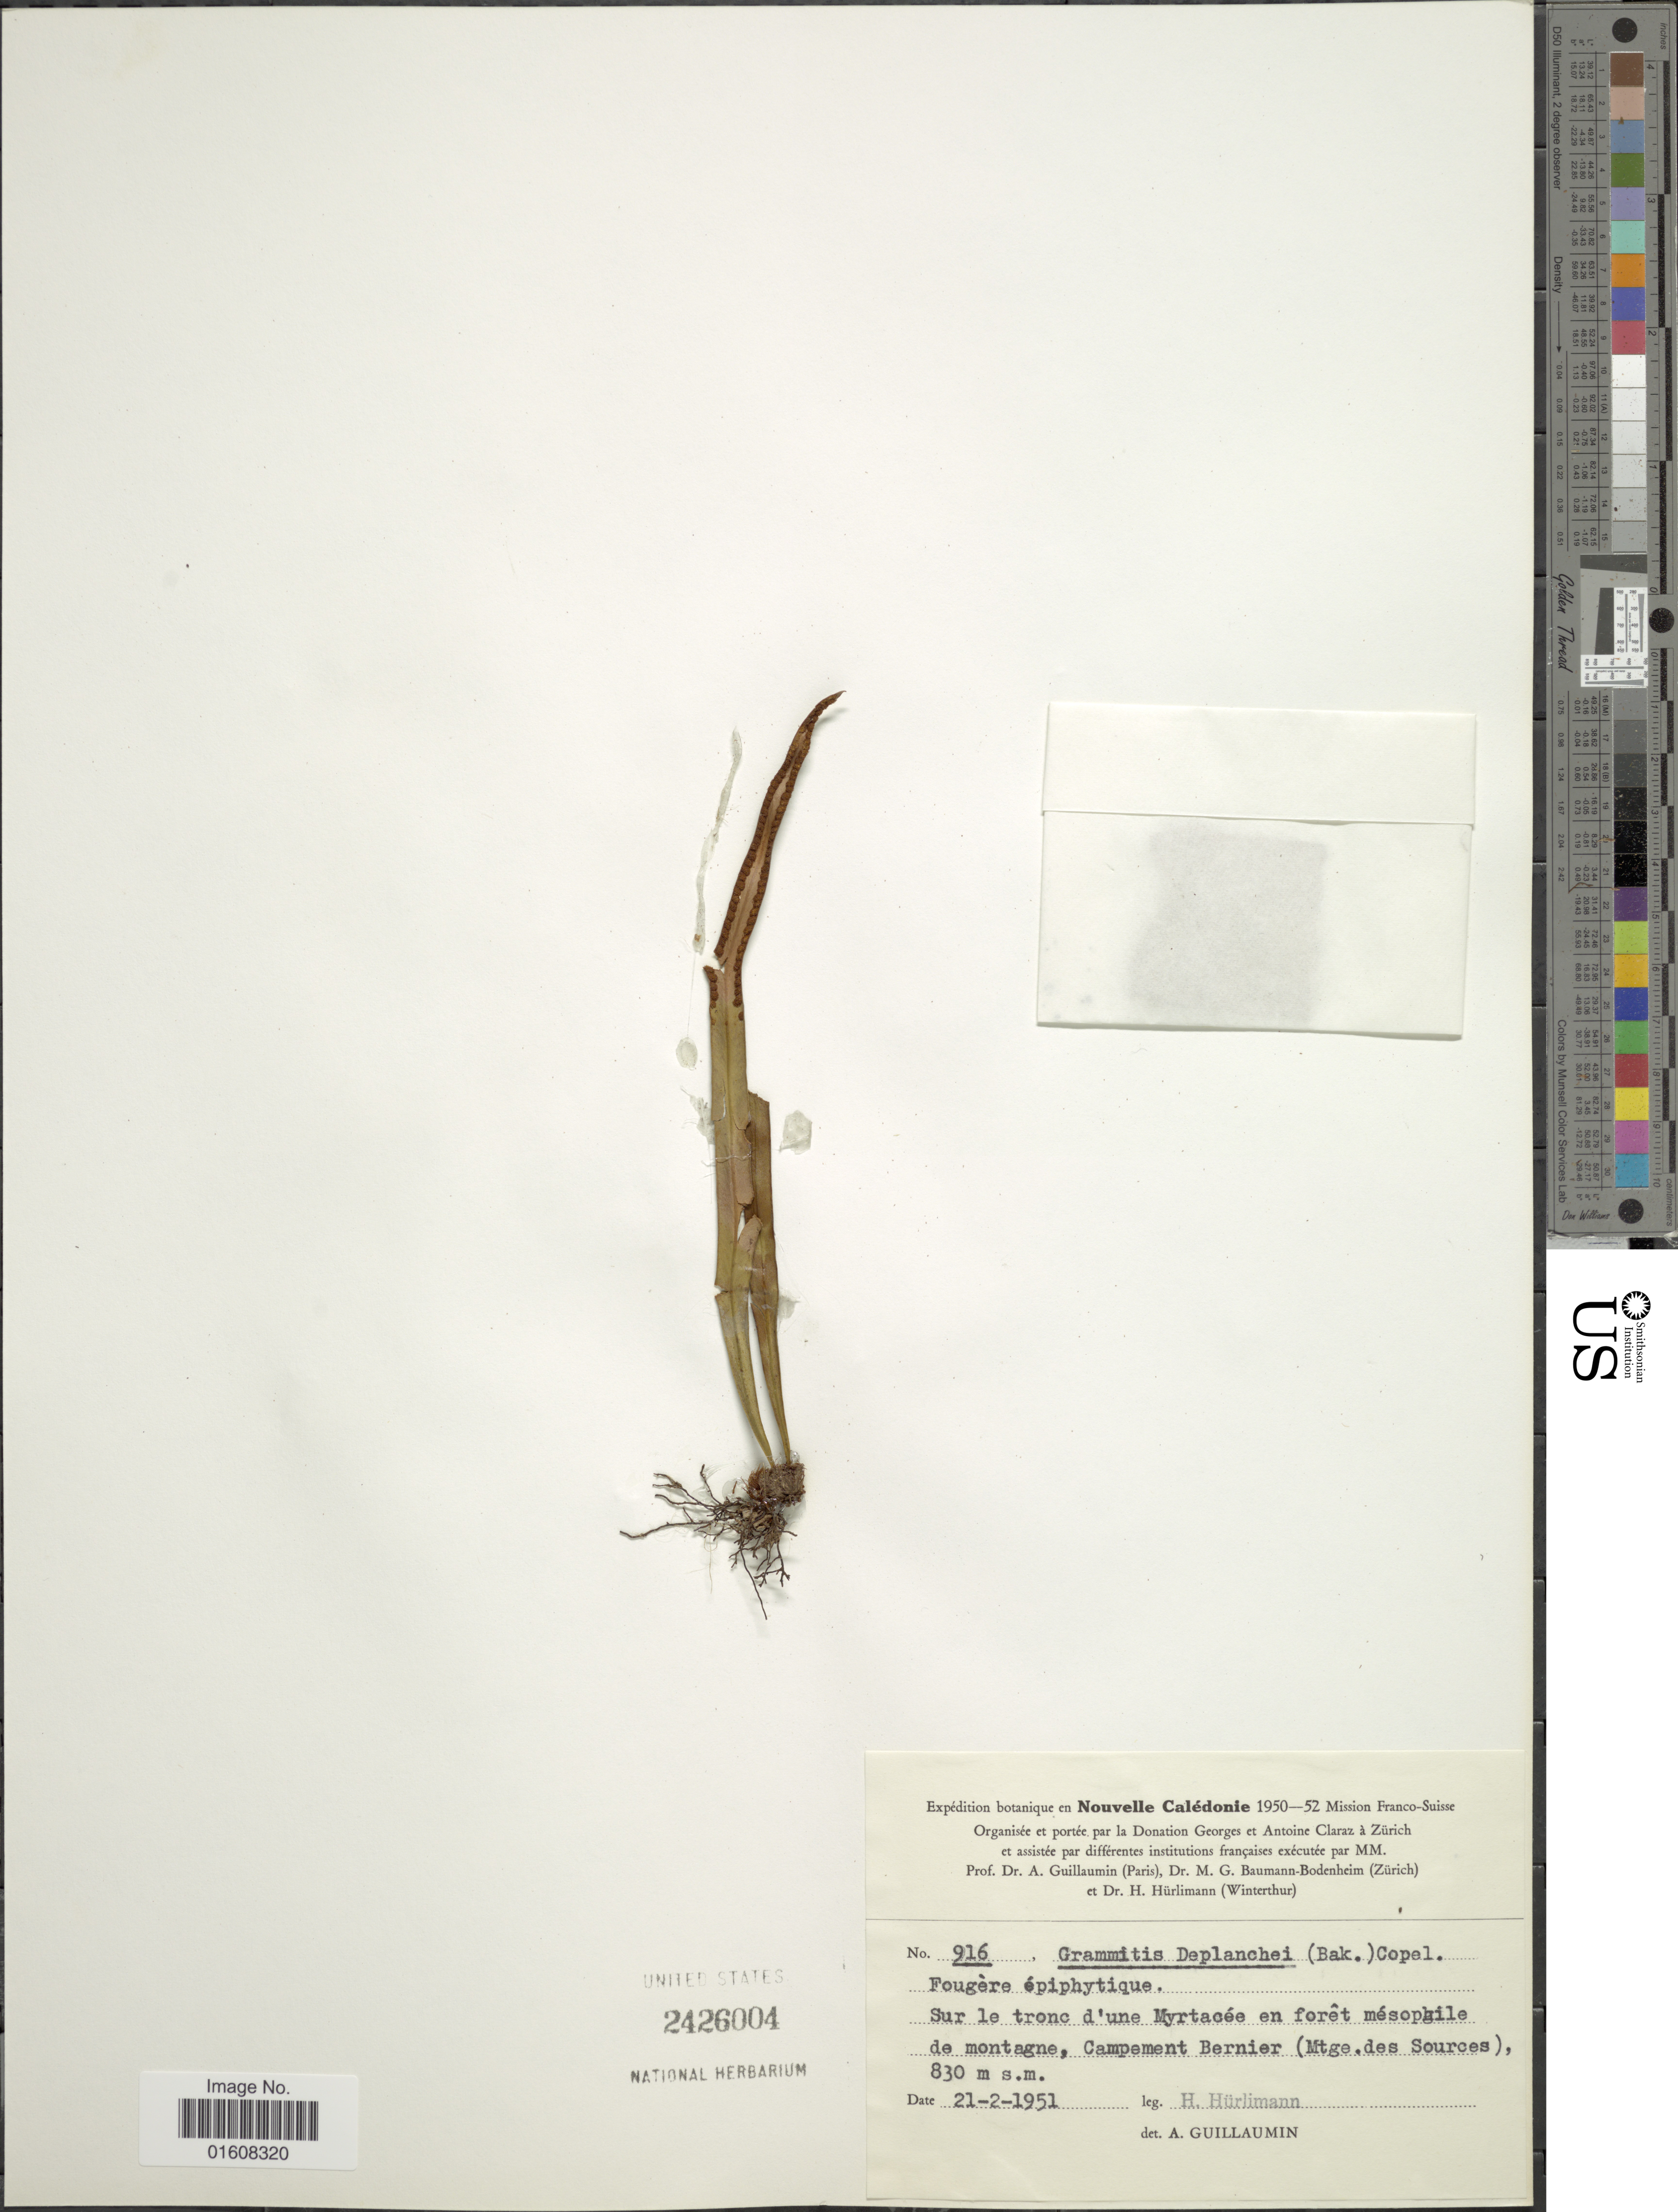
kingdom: Plantae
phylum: Tracheophyta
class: Polypodiopsida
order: Polypodiales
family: Polypodiaceae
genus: Grammitis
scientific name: Grammitis deplanchei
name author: (Baker) Copel.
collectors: H. Hürlimann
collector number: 916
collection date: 1951-02-21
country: New Caledonia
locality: Sur le tronc d'une Myrtacée en forêt mésophile de montagne, Campement Bernier (Mtge. des Sources)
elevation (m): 830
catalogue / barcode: US 2426004